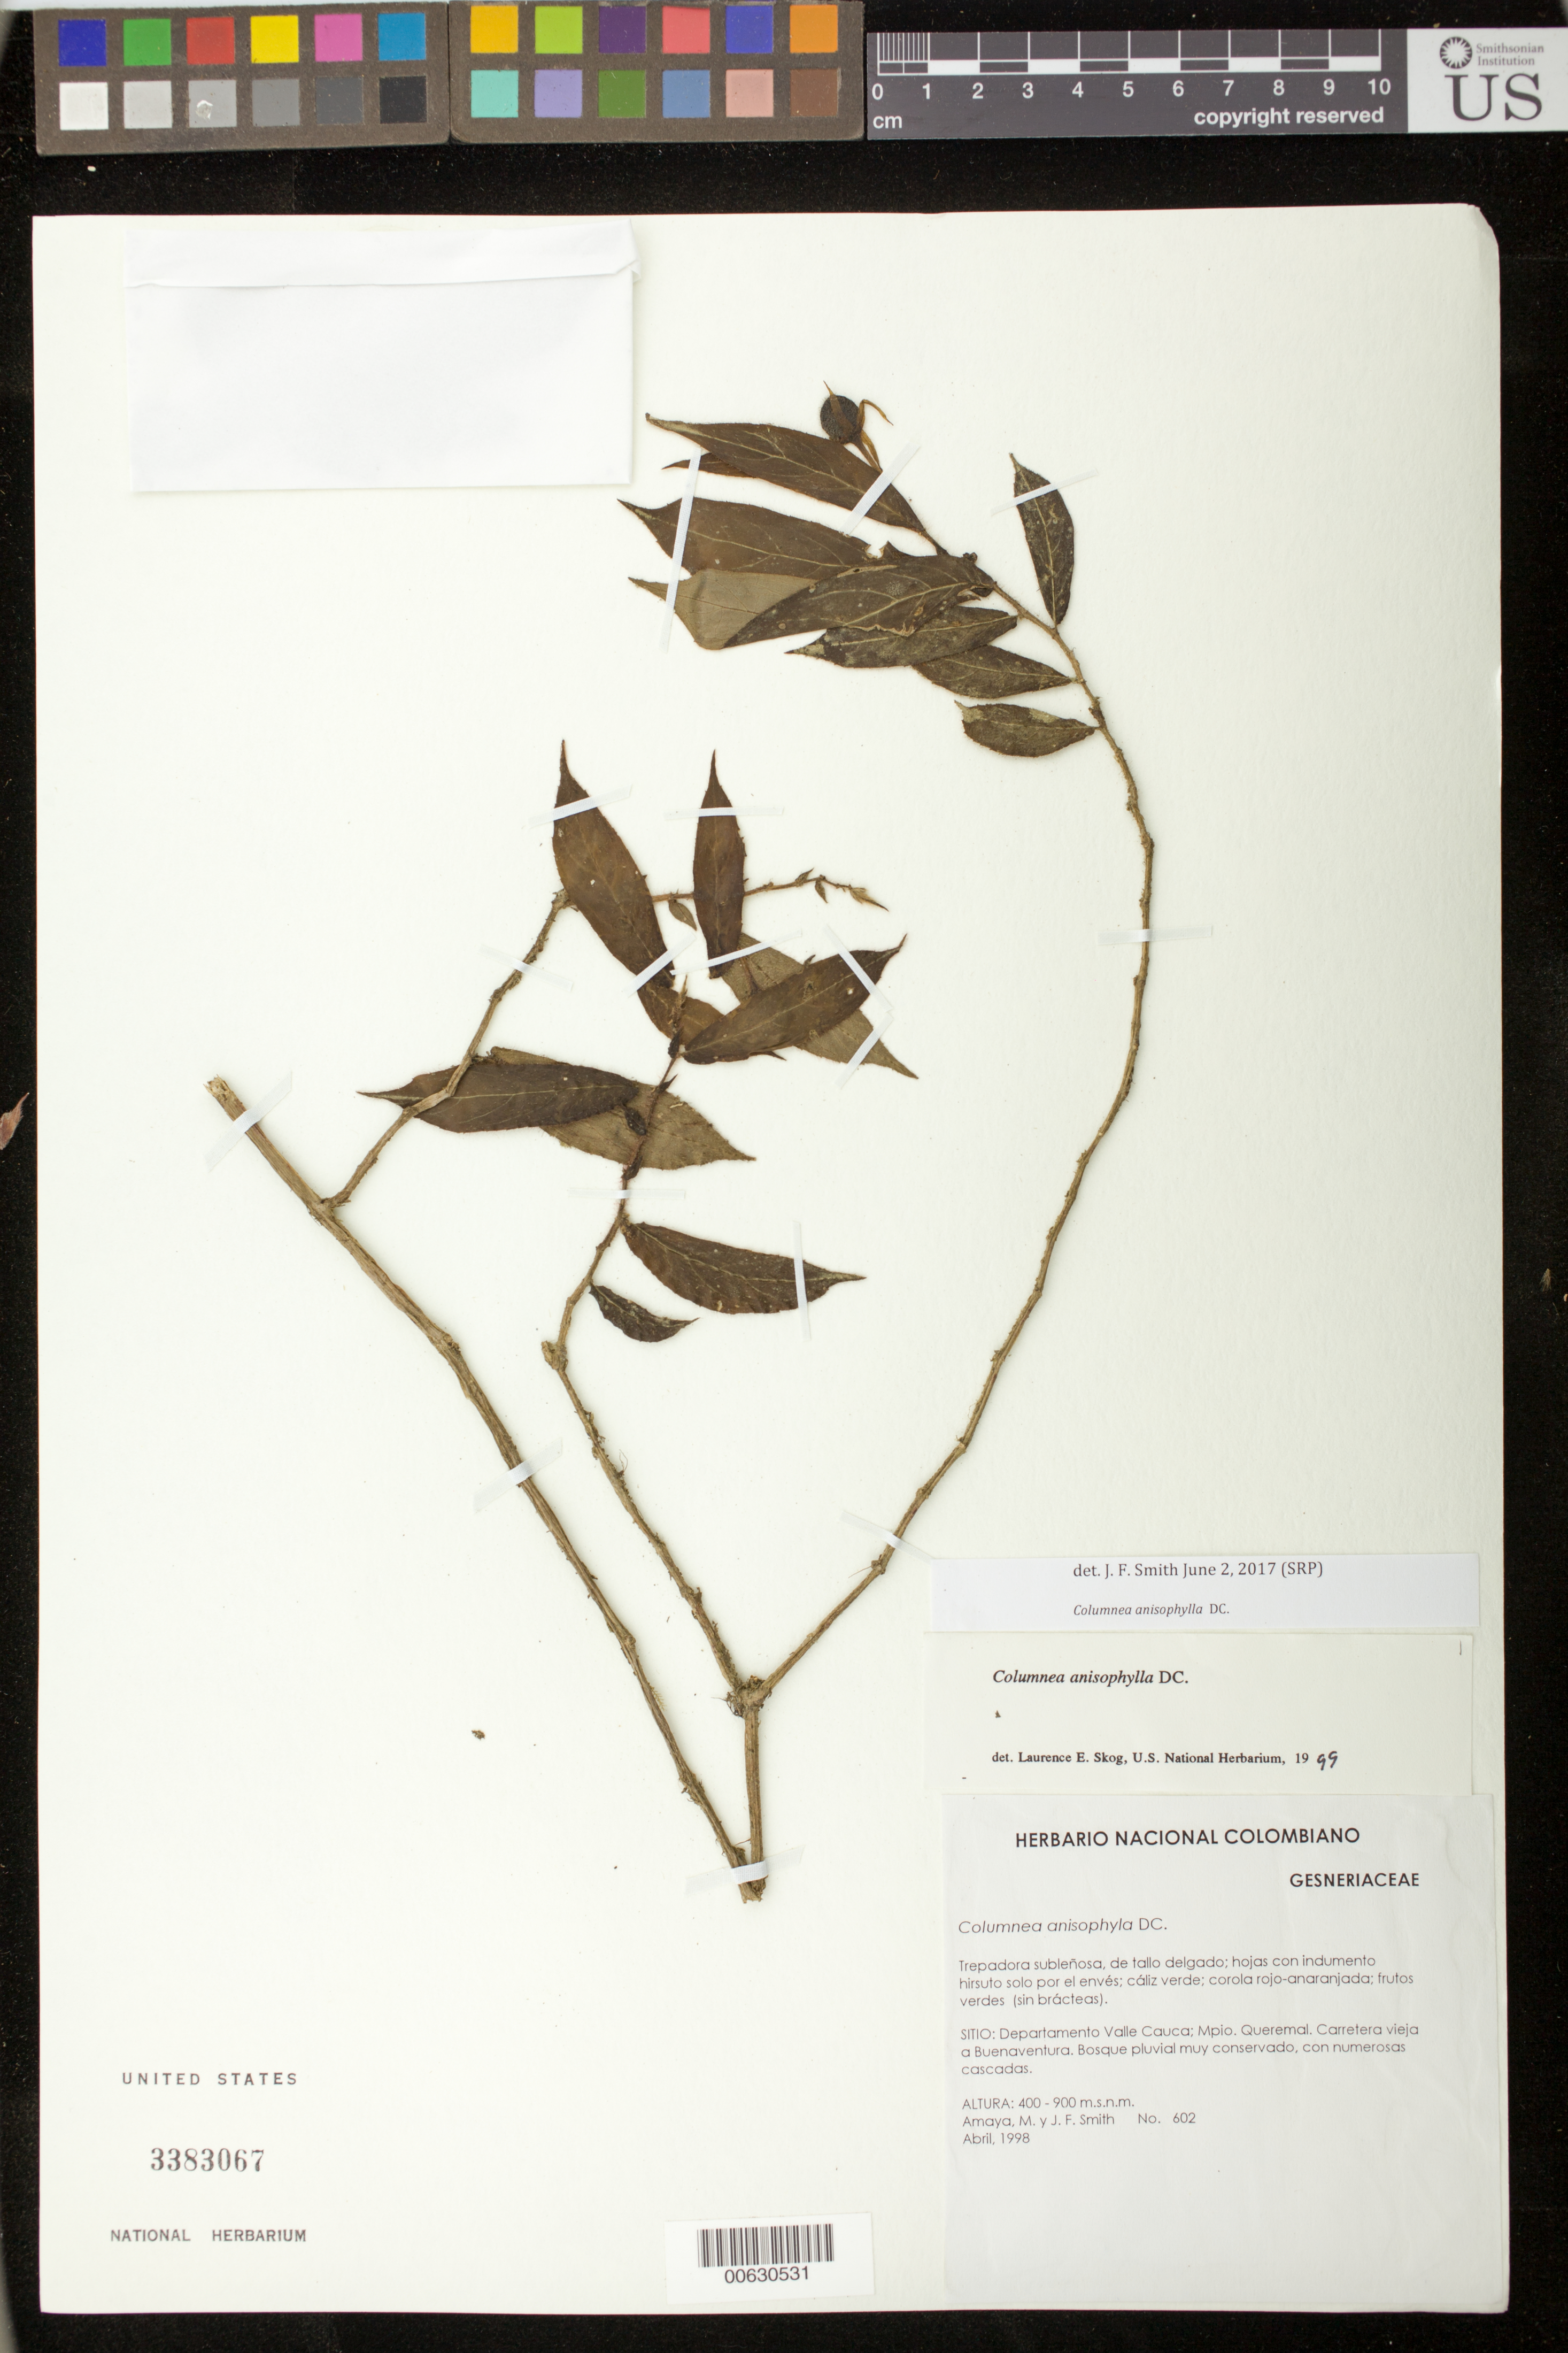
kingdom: Plantae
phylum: Tracheophyta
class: Magnoliopsida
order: Lamiales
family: Gesneriaceae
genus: Columnea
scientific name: Columnea anisophylla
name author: DC.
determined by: Smith, J. F.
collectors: M. Amaya & J. F. Smith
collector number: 602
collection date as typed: Apr 1998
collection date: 1998-04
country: Colombia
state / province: Valle del Cauca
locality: Mpio. Queremal. Carretera vieja a Buenaventura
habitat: Bosque pluvial muy conservado, con numerosas cascadas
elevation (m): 400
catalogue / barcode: US 3383067